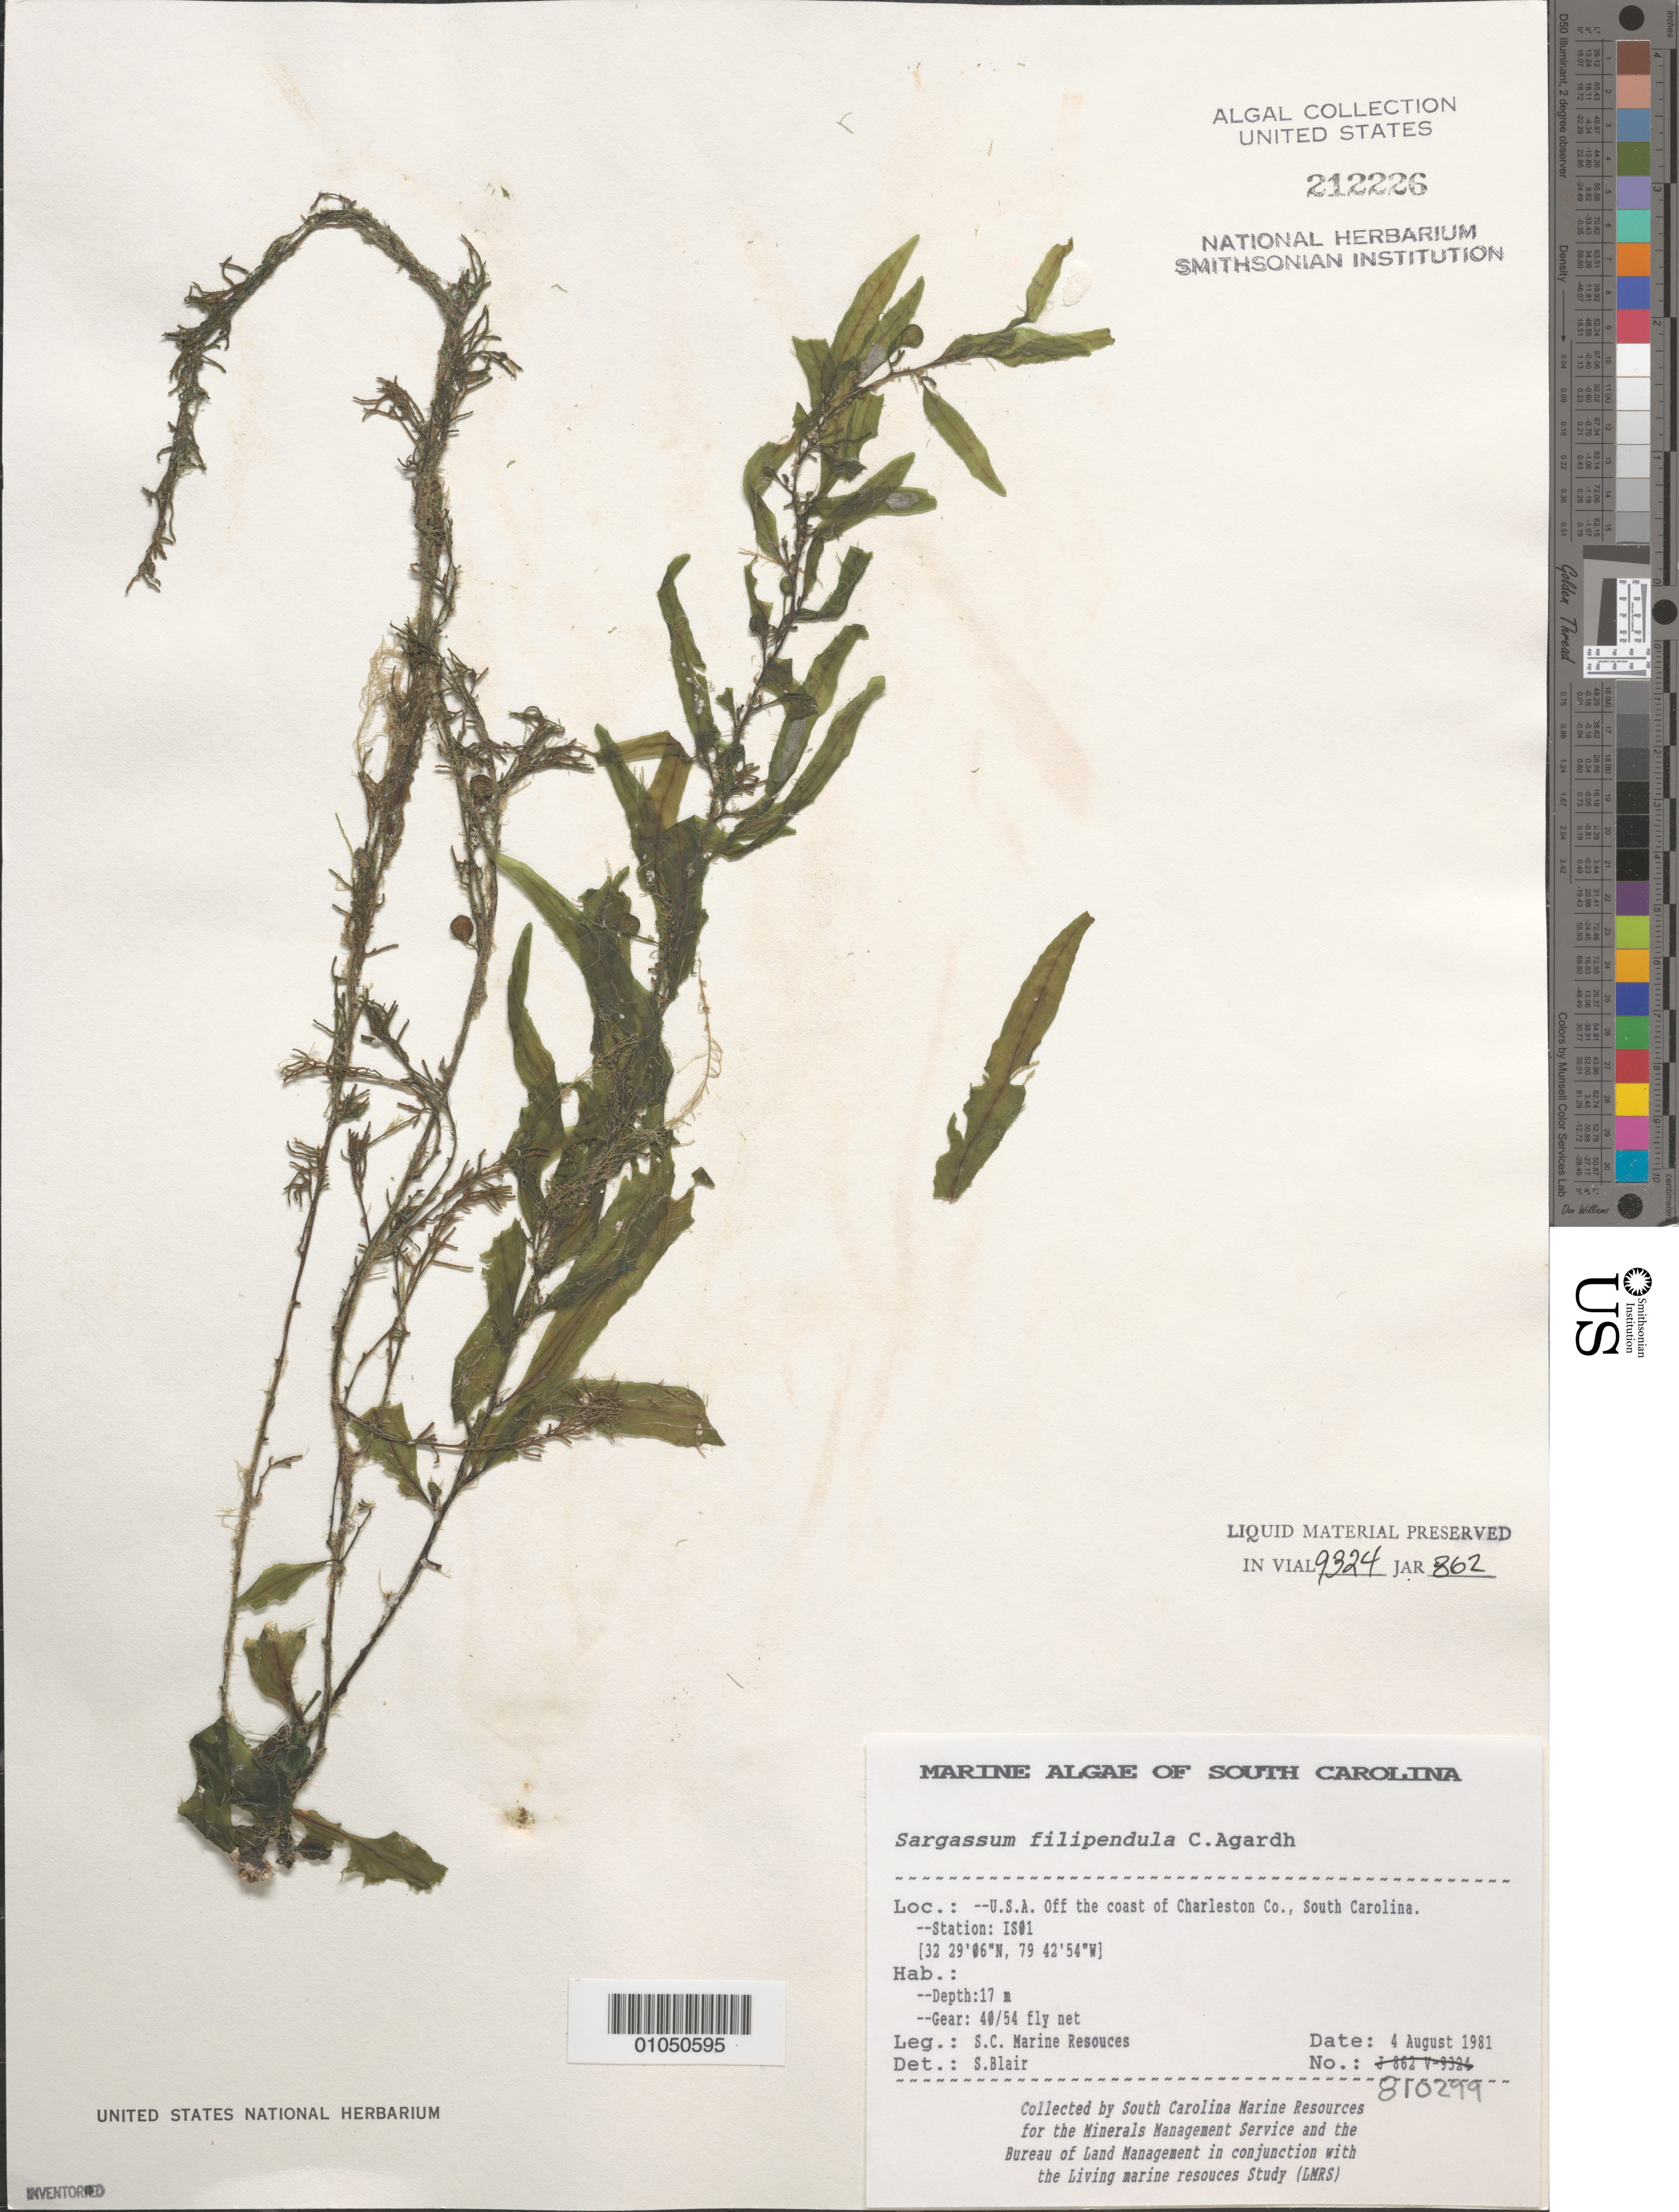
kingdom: Chromista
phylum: Ochrophyta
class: Phaeophyceae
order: Fucales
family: Sargassaceae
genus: Sargassum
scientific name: Sargassum filipendula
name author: C. Agardh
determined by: Blair, S. M.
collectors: South Carolina Marine Resources for BLM/MMS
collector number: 810299 Station IS01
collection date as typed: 04 Aug 1981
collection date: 1981-08-04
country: United States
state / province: South Carolina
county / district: Charleston County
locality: Off coast of Charleston County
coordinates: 32 29'06"N, 79 42'54"W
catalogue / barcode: US 212226